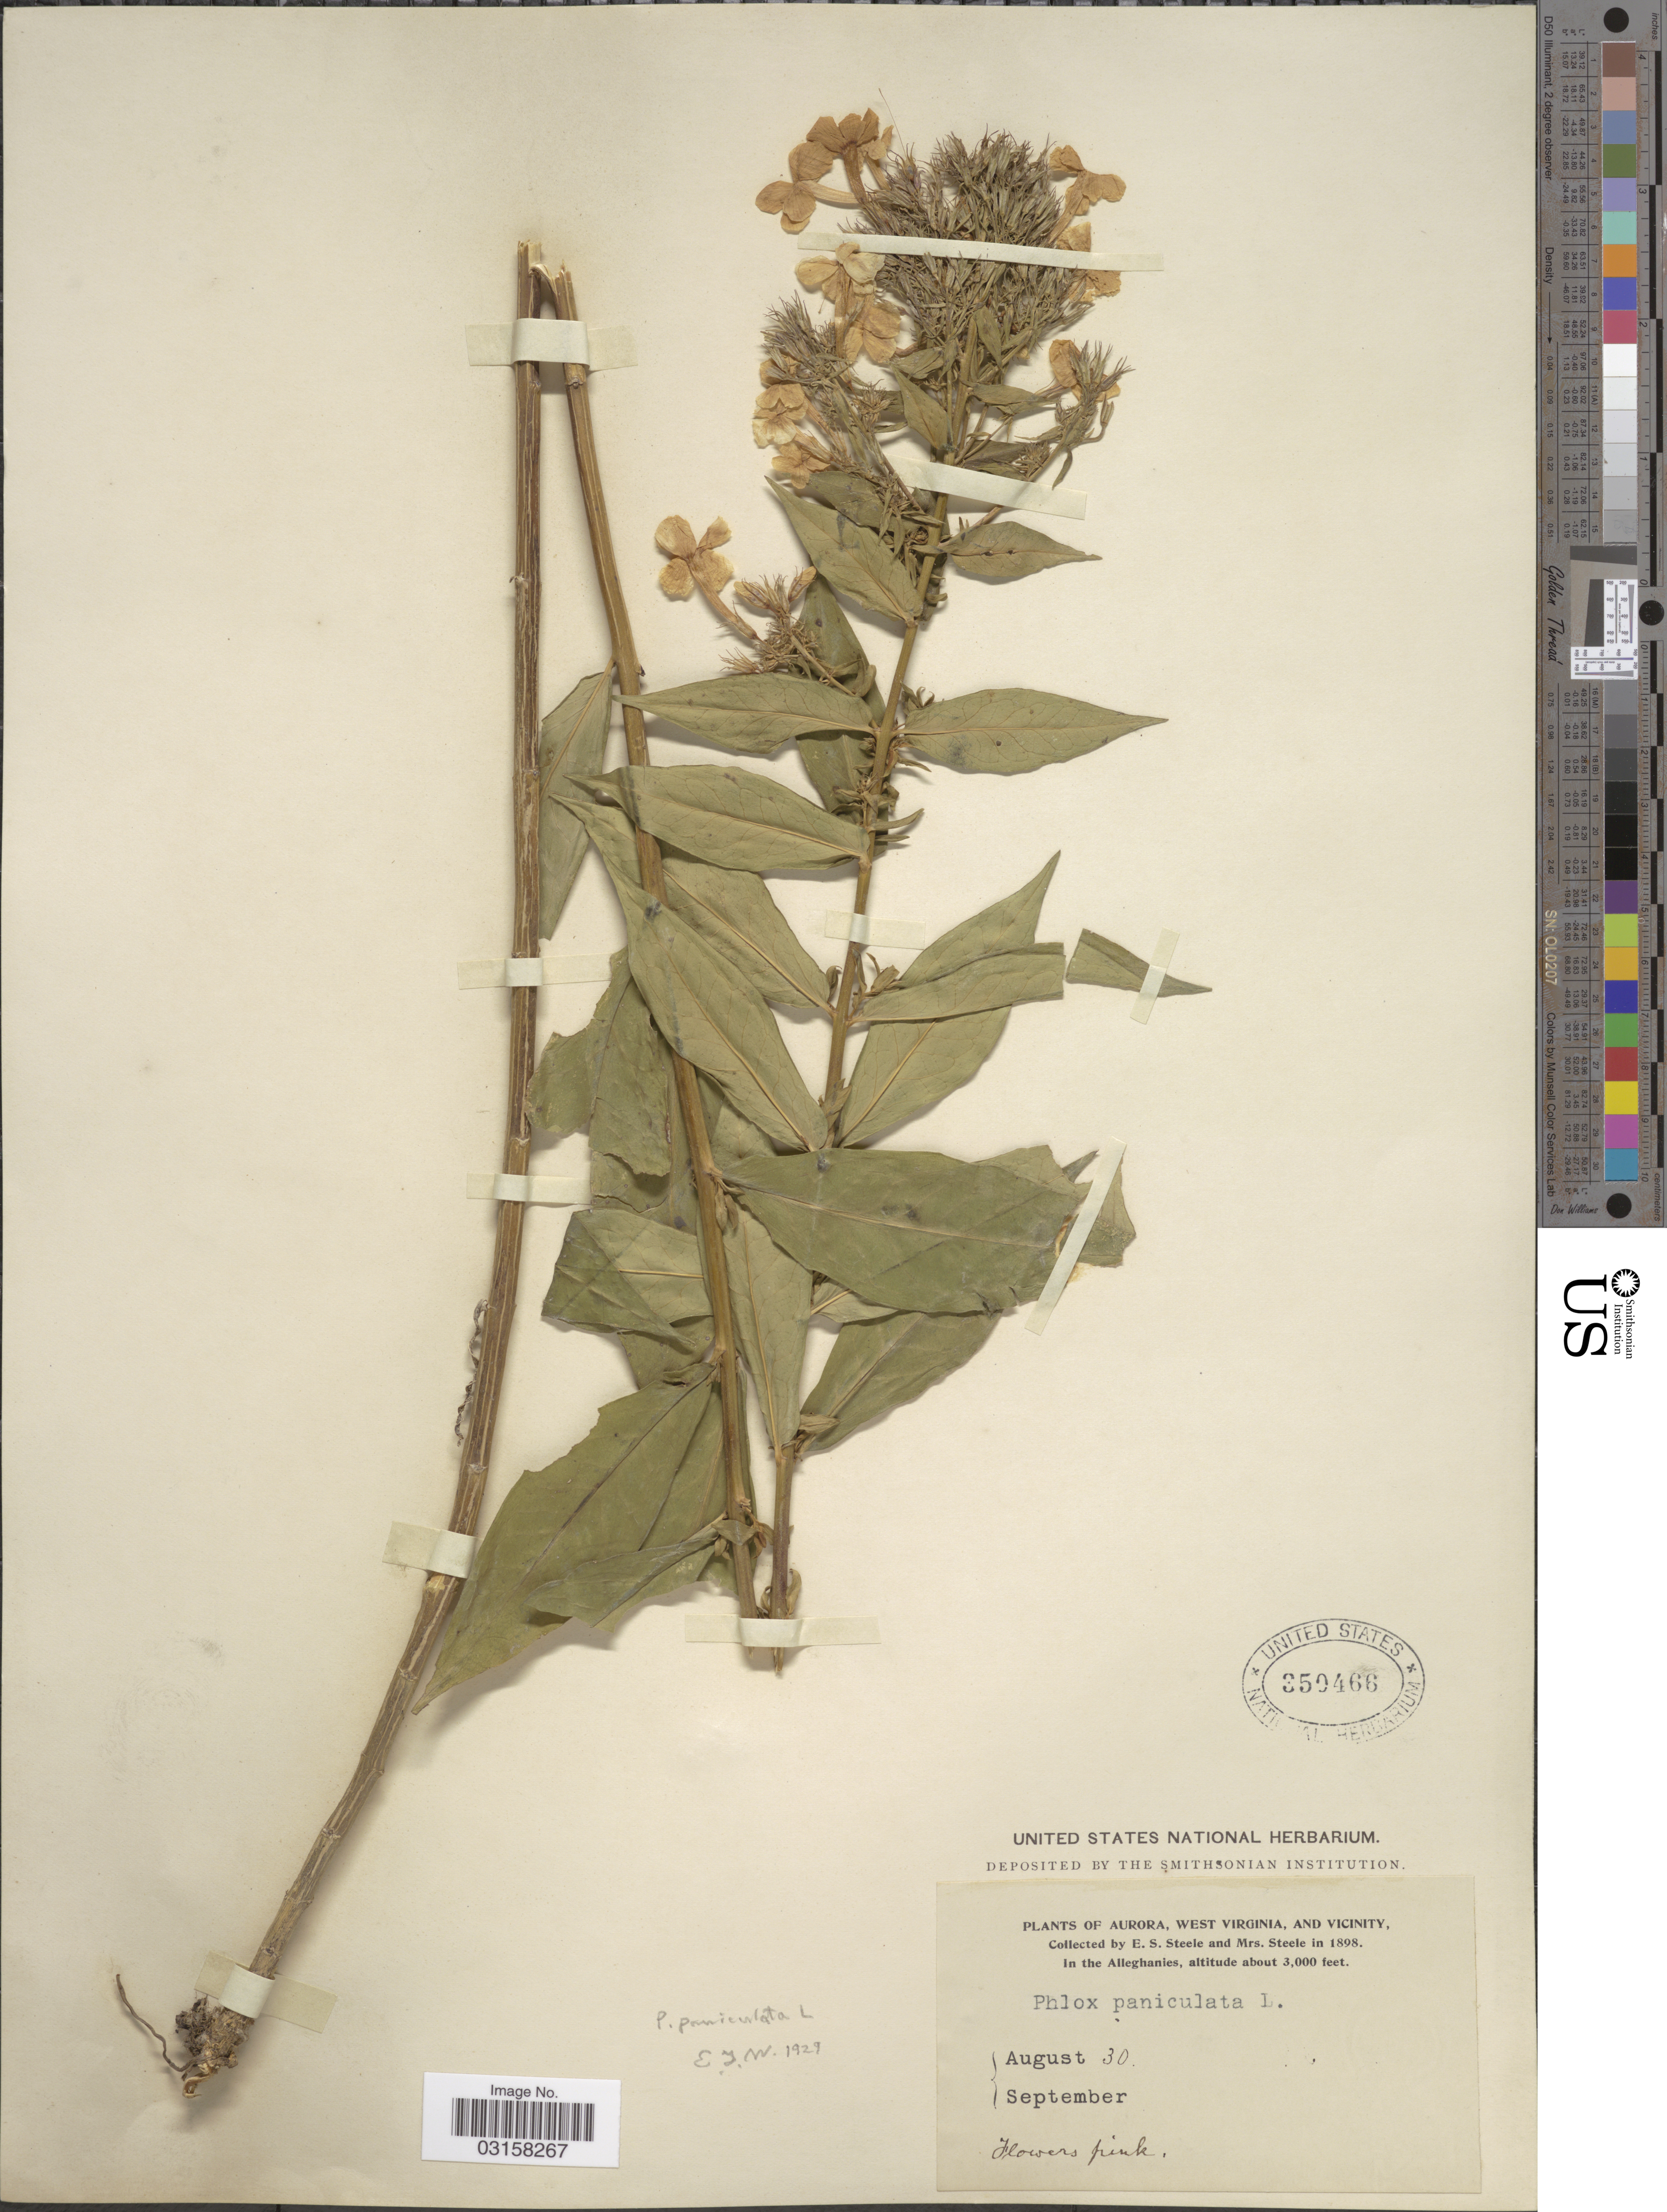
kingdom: Plantae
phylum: Tracheophyta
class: Magnoliopsida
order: Ericales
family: Polemoniaceae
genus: Phlox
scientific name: Phlox paniculata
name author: L.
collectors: E. Steele & Mrs. E. S. Steele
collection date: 1898-08-30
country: United States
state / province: West Virginia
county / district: Preston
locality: Aurora, and vicinity. In the Alleghanies.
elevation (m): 914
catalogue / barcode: US 350466